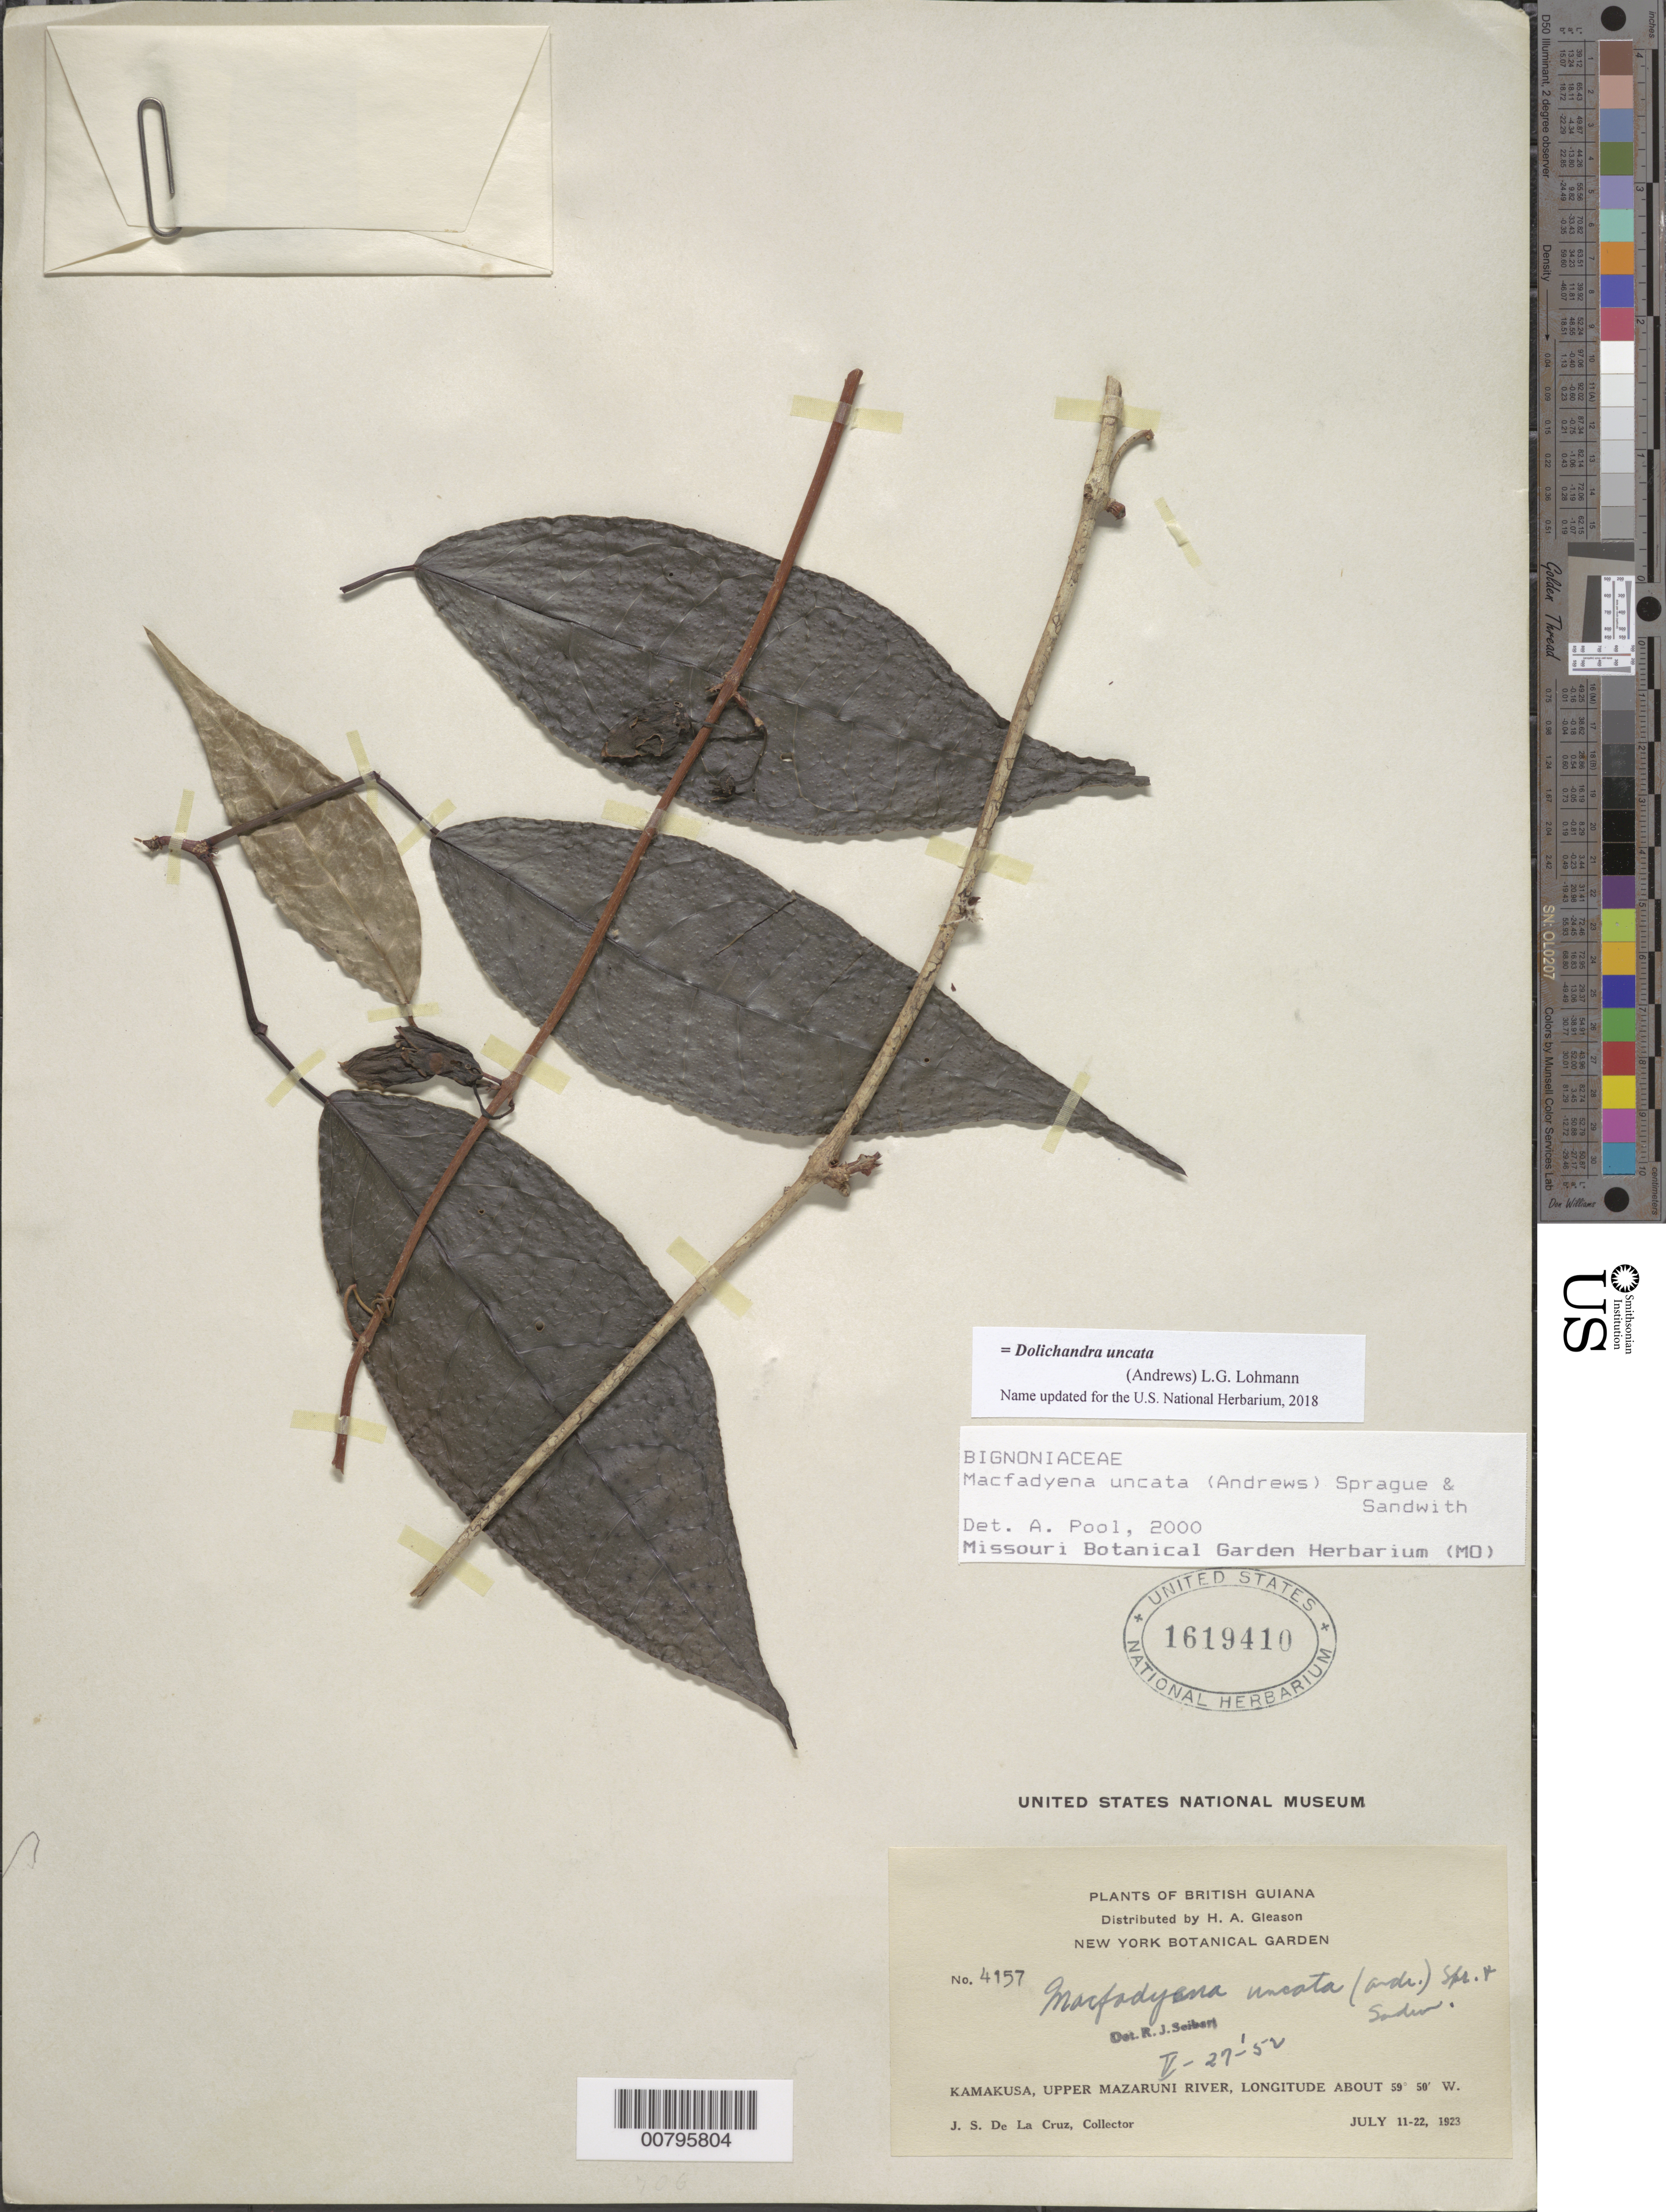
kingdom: Plantae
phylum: Tracheophyta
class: Magnoliopsida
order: Lamiales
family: Bignoniaceae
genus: Dolichandra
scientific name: Dolichandra uncata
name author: (Andrews) L.G. Lohmann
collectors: J. S. de la Cruz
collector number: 4157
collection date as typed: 11-Jul-23 to 22-Jul-23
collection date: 1923-07-11/1923-07-22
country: Guyana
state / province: Cuyuni-Mazaruni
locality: Kamakusa, Upper Mazaruni R.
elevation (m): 100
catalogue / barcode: US 1619410